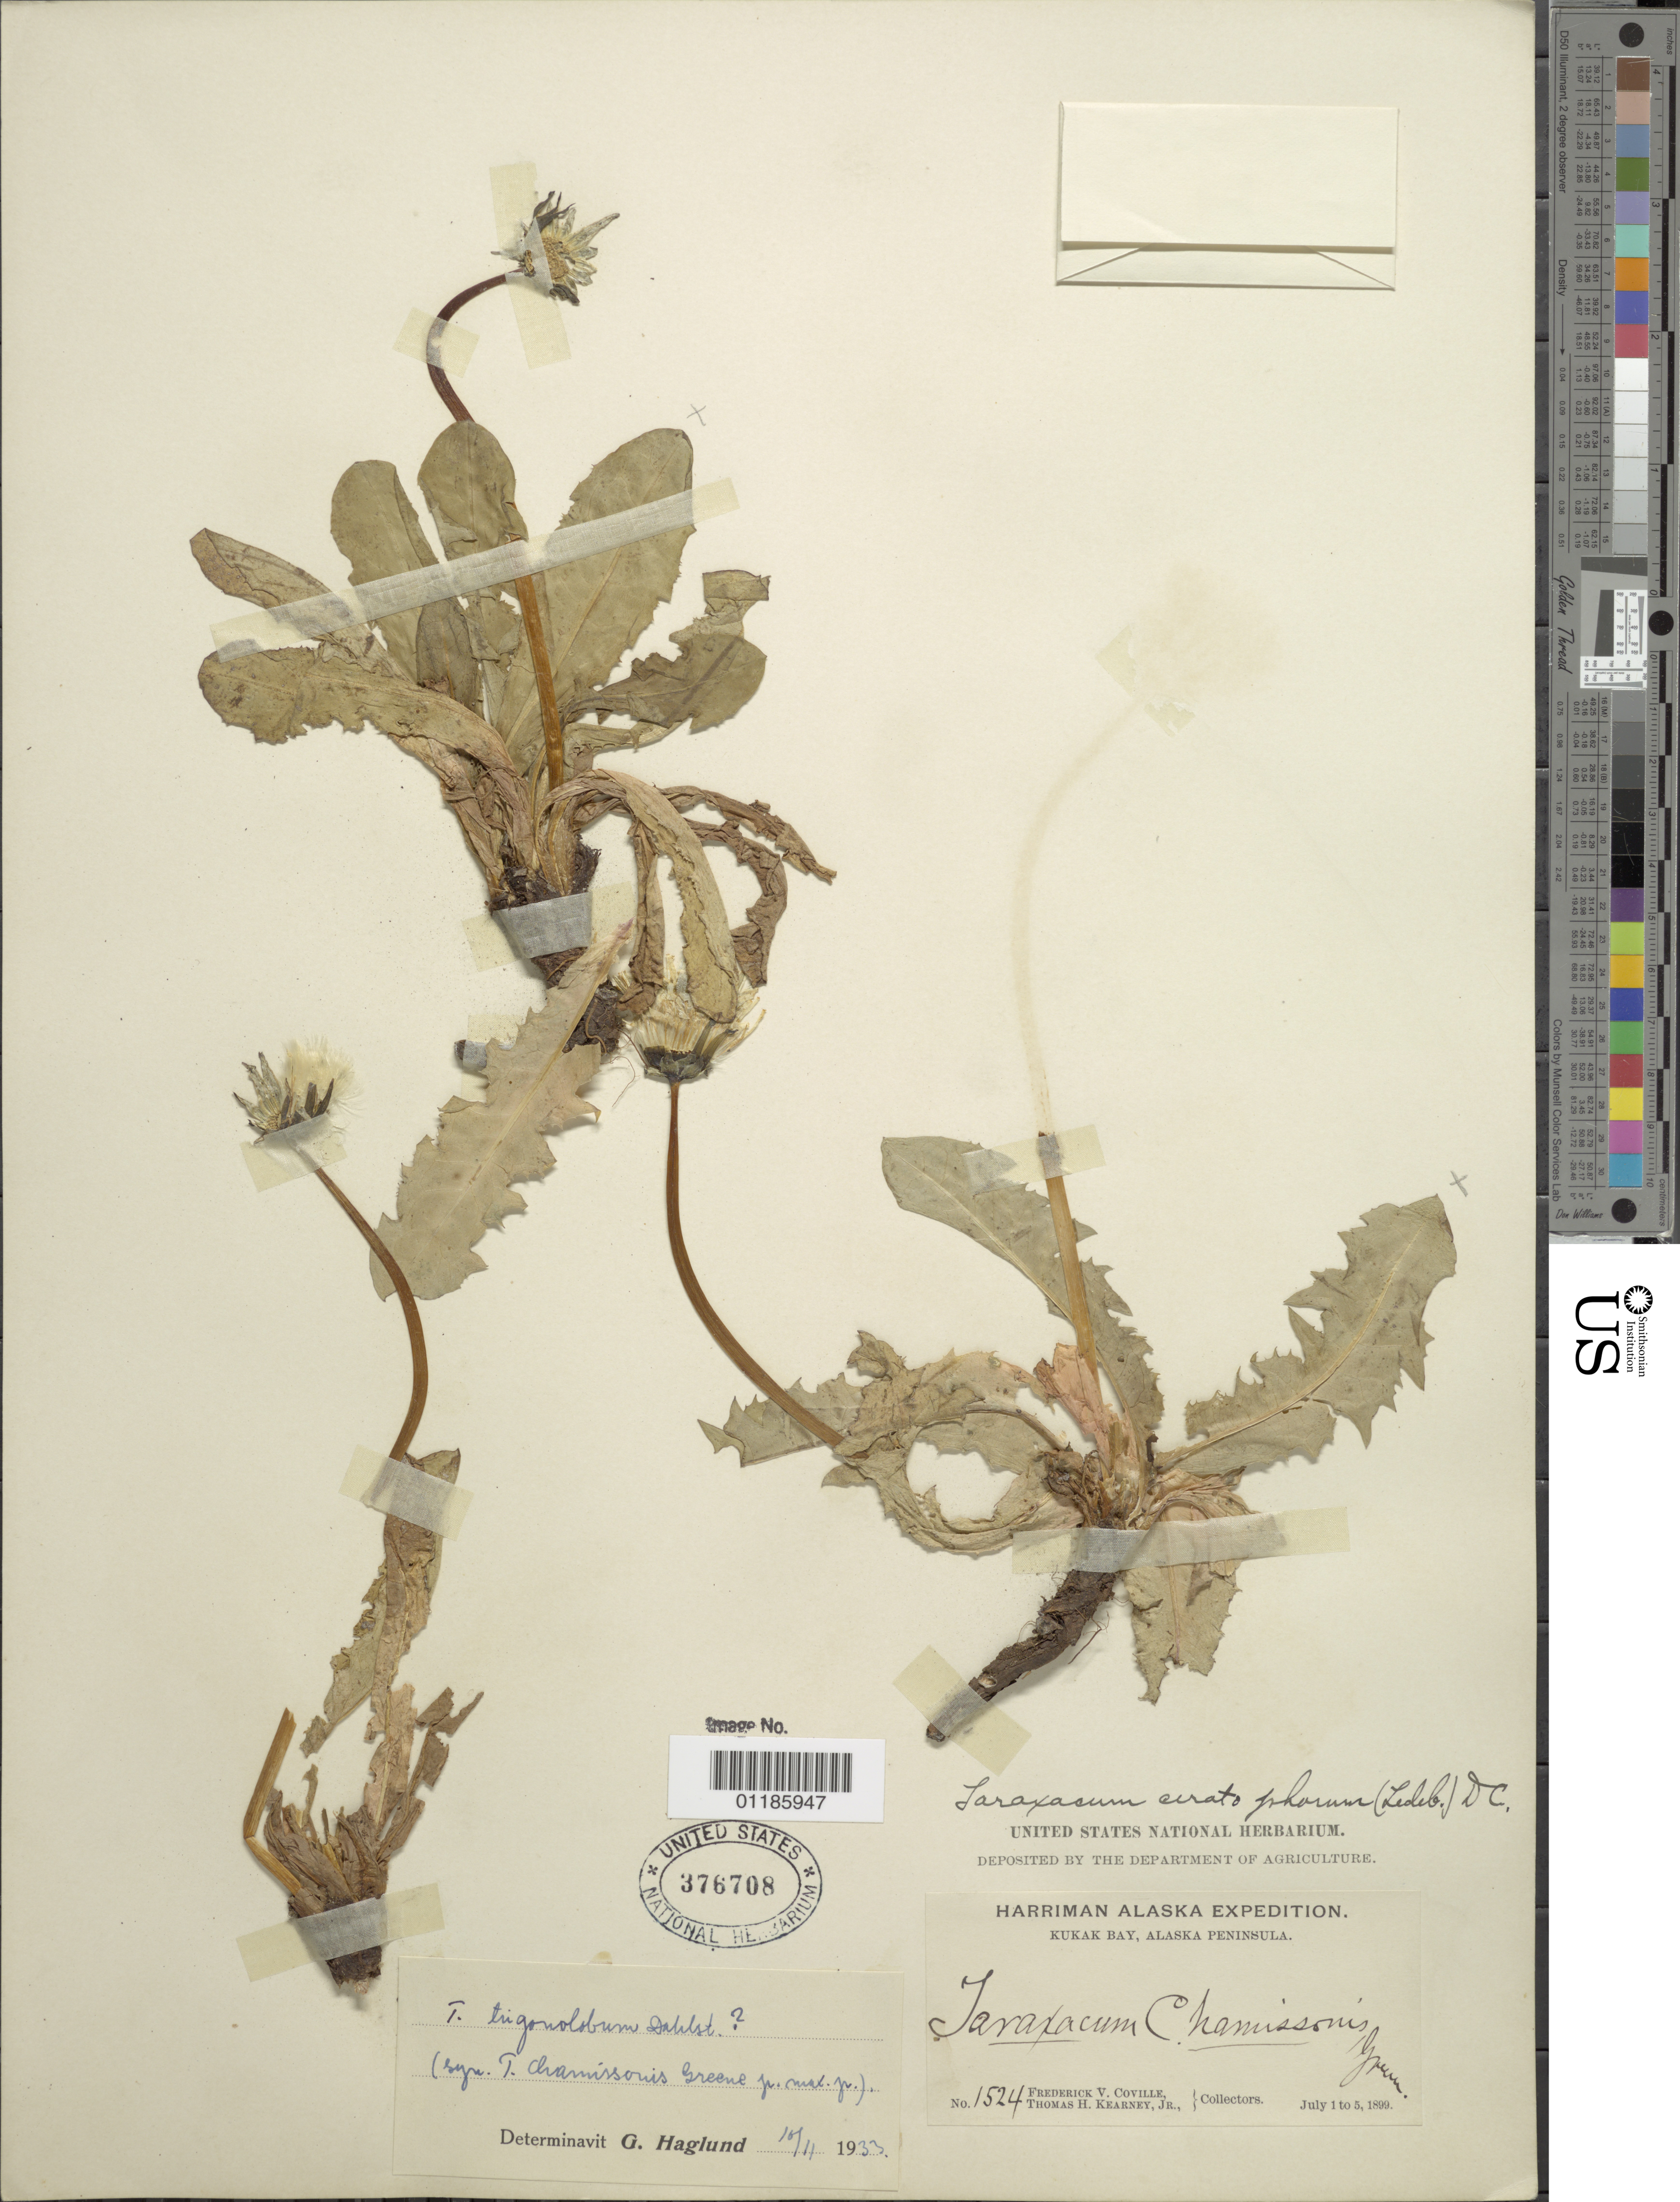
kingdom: Plantae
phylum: Tracheophyta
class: Magnoliopsida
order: Asterales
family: Asteraceae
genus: Taraxacum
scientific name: Taraxacum trigonolobum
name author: Dahlst.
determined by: Haglund, G.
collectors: F. V. Coville & F. Funston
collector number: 1524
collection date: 1899-07-01/1899-07-05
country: United States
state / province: Alaska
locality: Kukak Bay, Alaska Peninsula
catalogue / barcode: US 376708